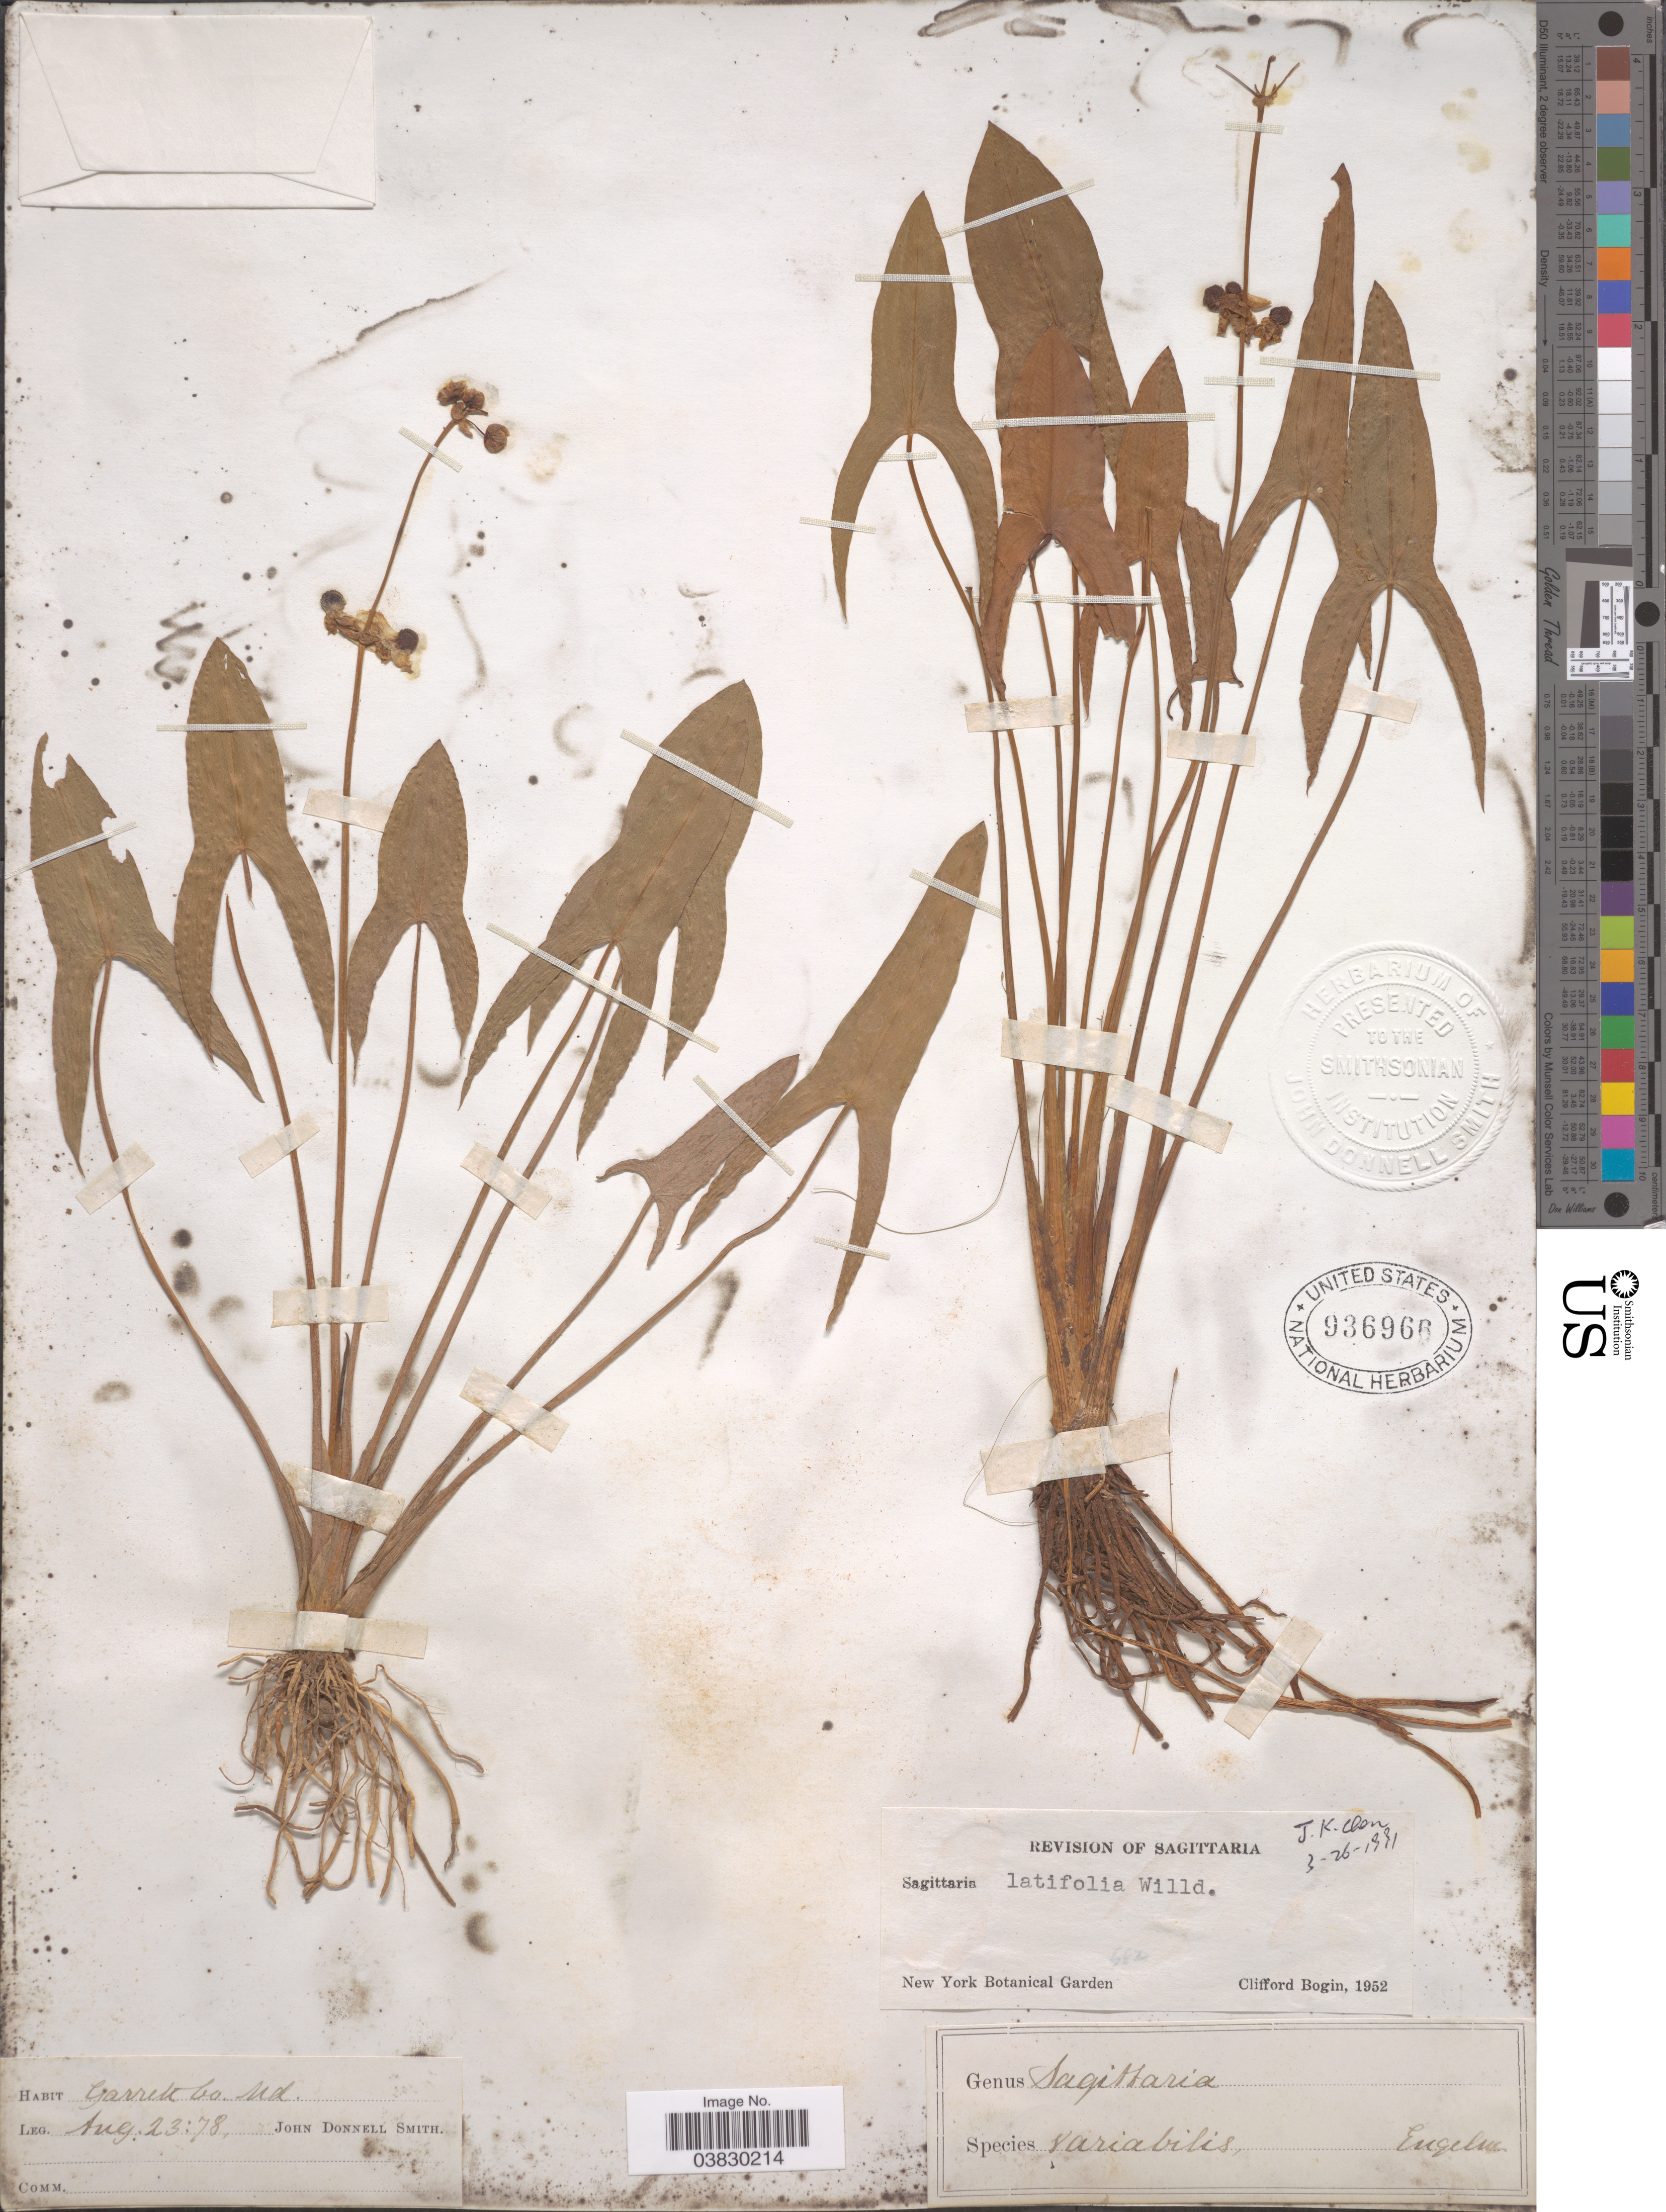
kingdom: Plantae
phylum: Tracheophyta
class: Liliopsida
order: Alismatales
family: Alismataceae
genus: Sagittaria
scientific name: Sagittaria latifolia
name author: Willd.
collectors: J. Donnell Smith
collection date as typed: Transcribed d/m/y: 23/8/78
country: United States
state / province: Maryland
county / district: Garrett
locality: Garrett Co.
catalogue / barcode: US 936966